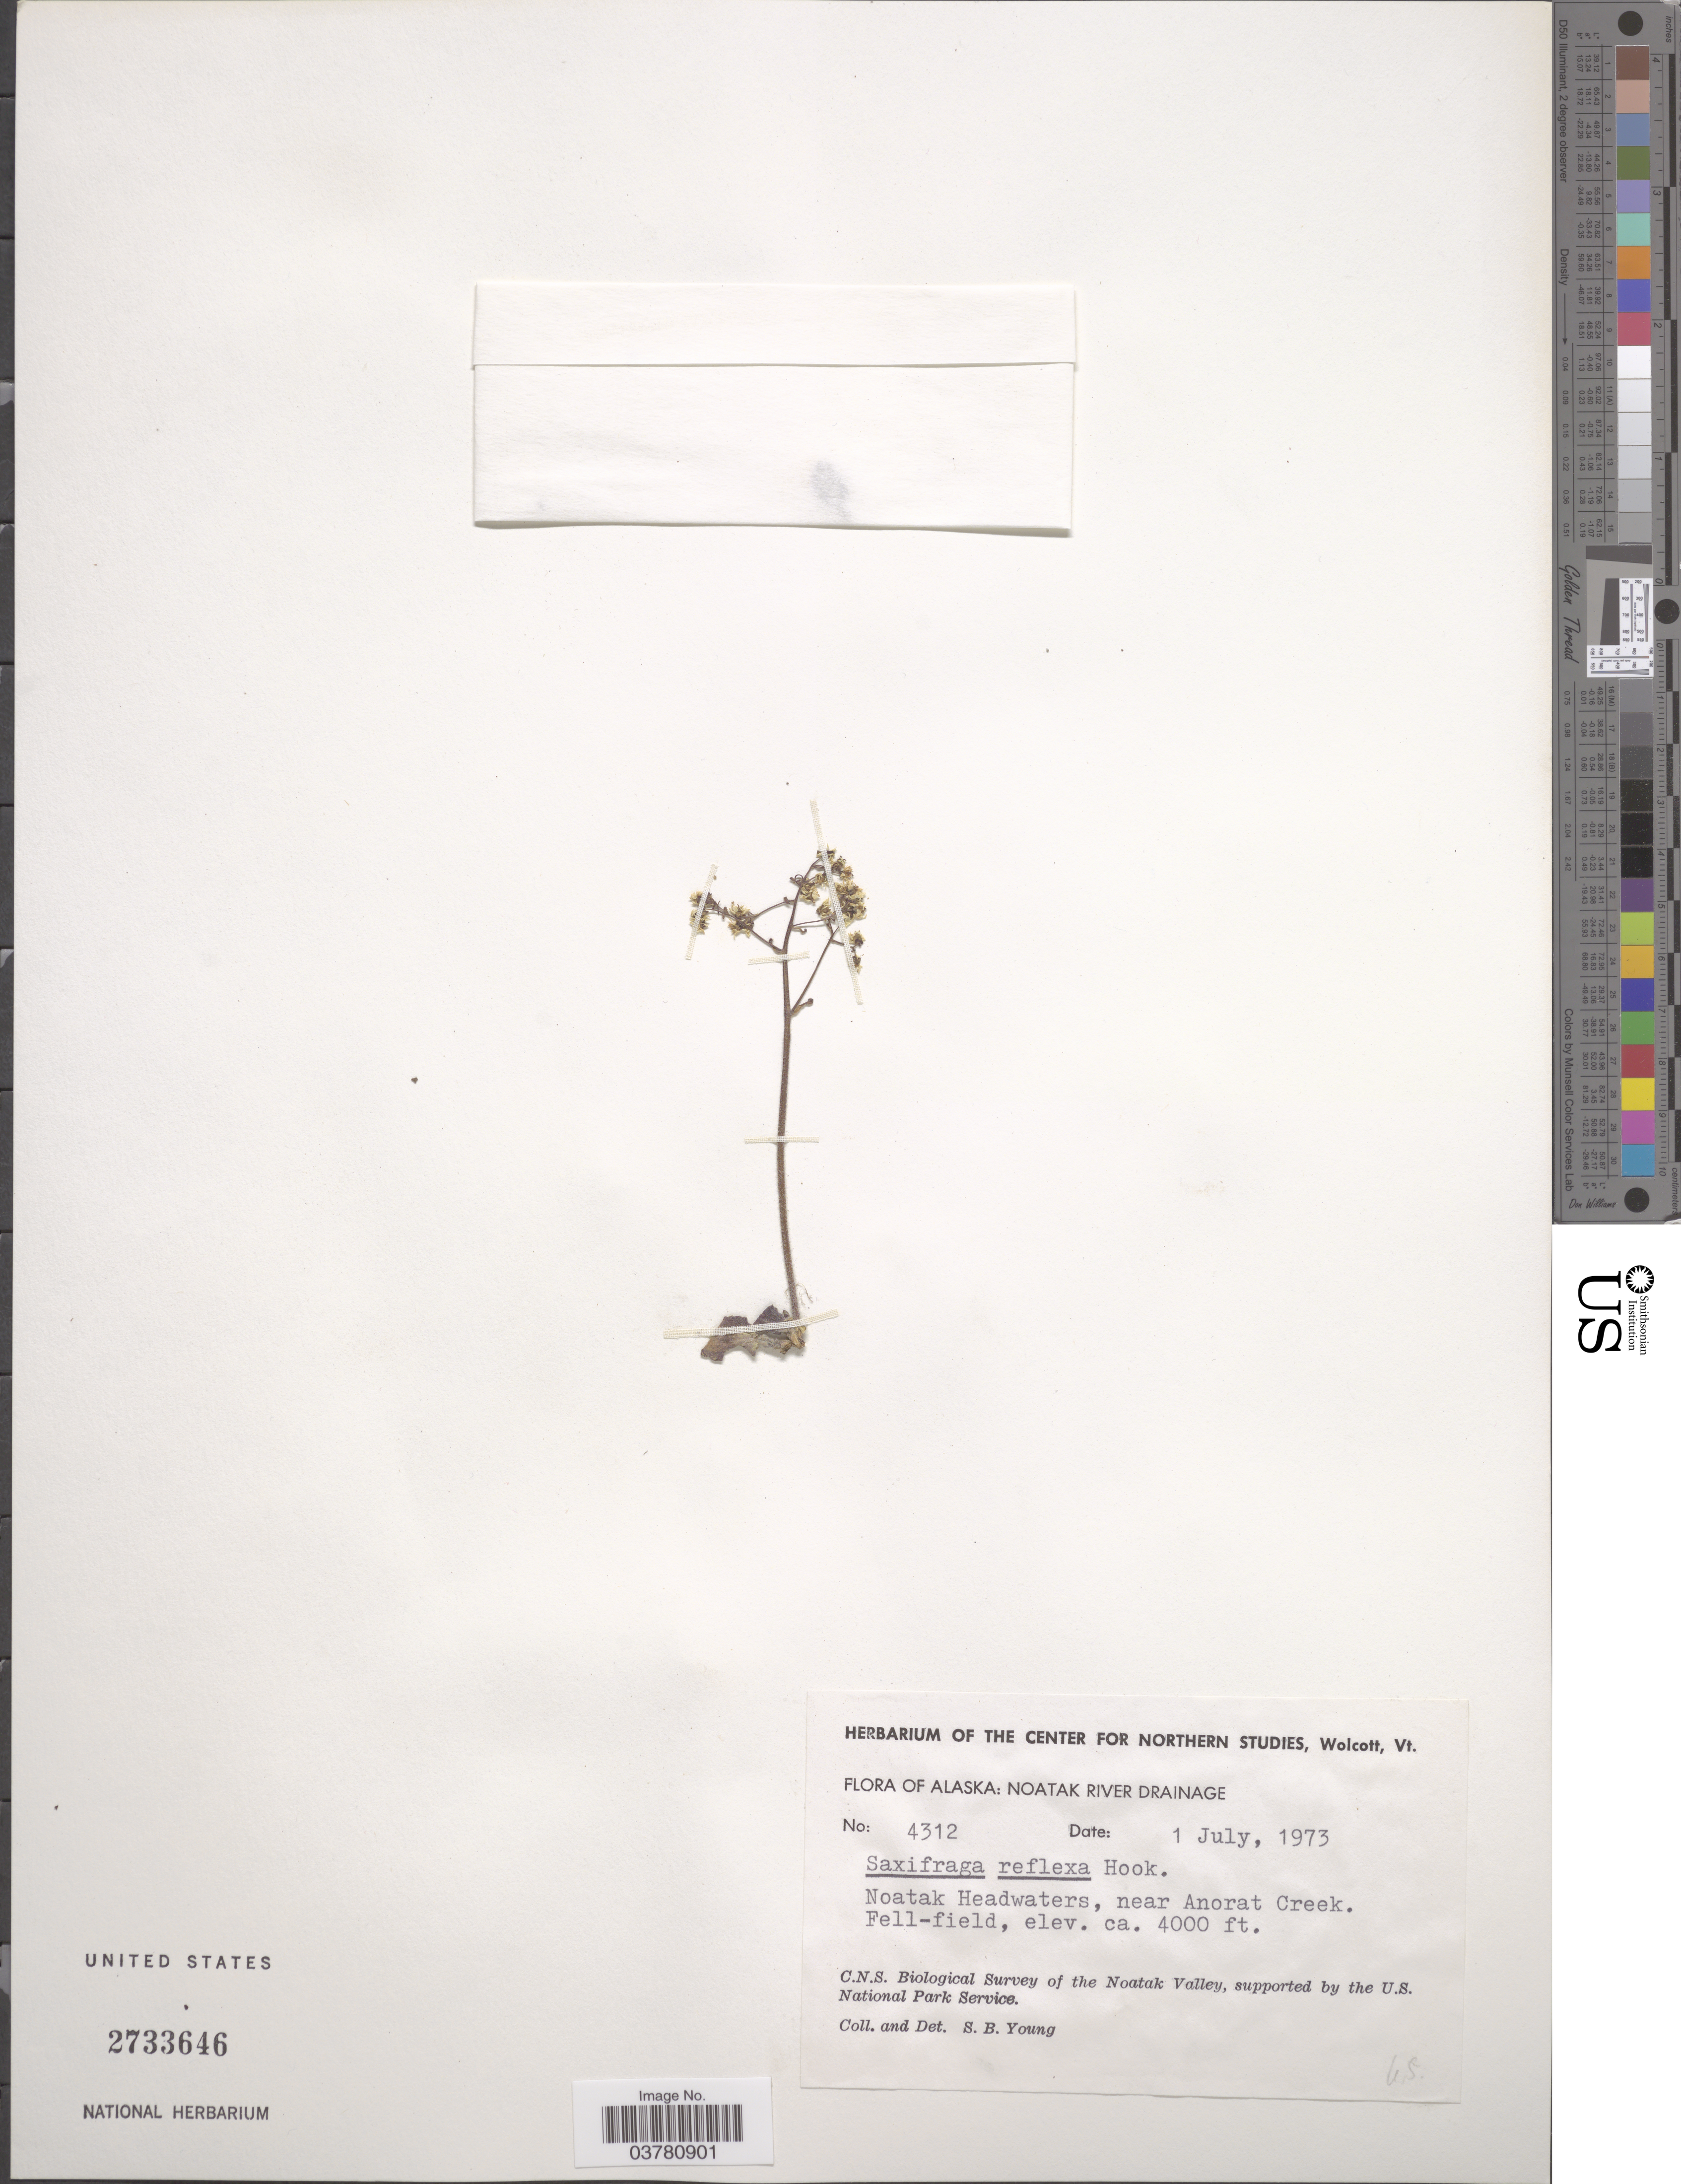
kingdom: Plantae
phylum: Tracheophyta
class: Magnoliopsida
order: Saxifragales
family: Saxifragaceae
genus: Micranthes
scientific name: Micranthes reflexa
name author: (Hook.) Small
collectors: S. Young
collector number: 4312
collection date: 1973-07-01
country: United States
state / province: Alaska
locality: Noatak River Drainage. Noatak Headwaters, near Anorat Creek. Fell-field. C.N.S. Biological Survey of the Noatak Valley.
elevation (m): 1219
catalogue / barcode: US 2733646